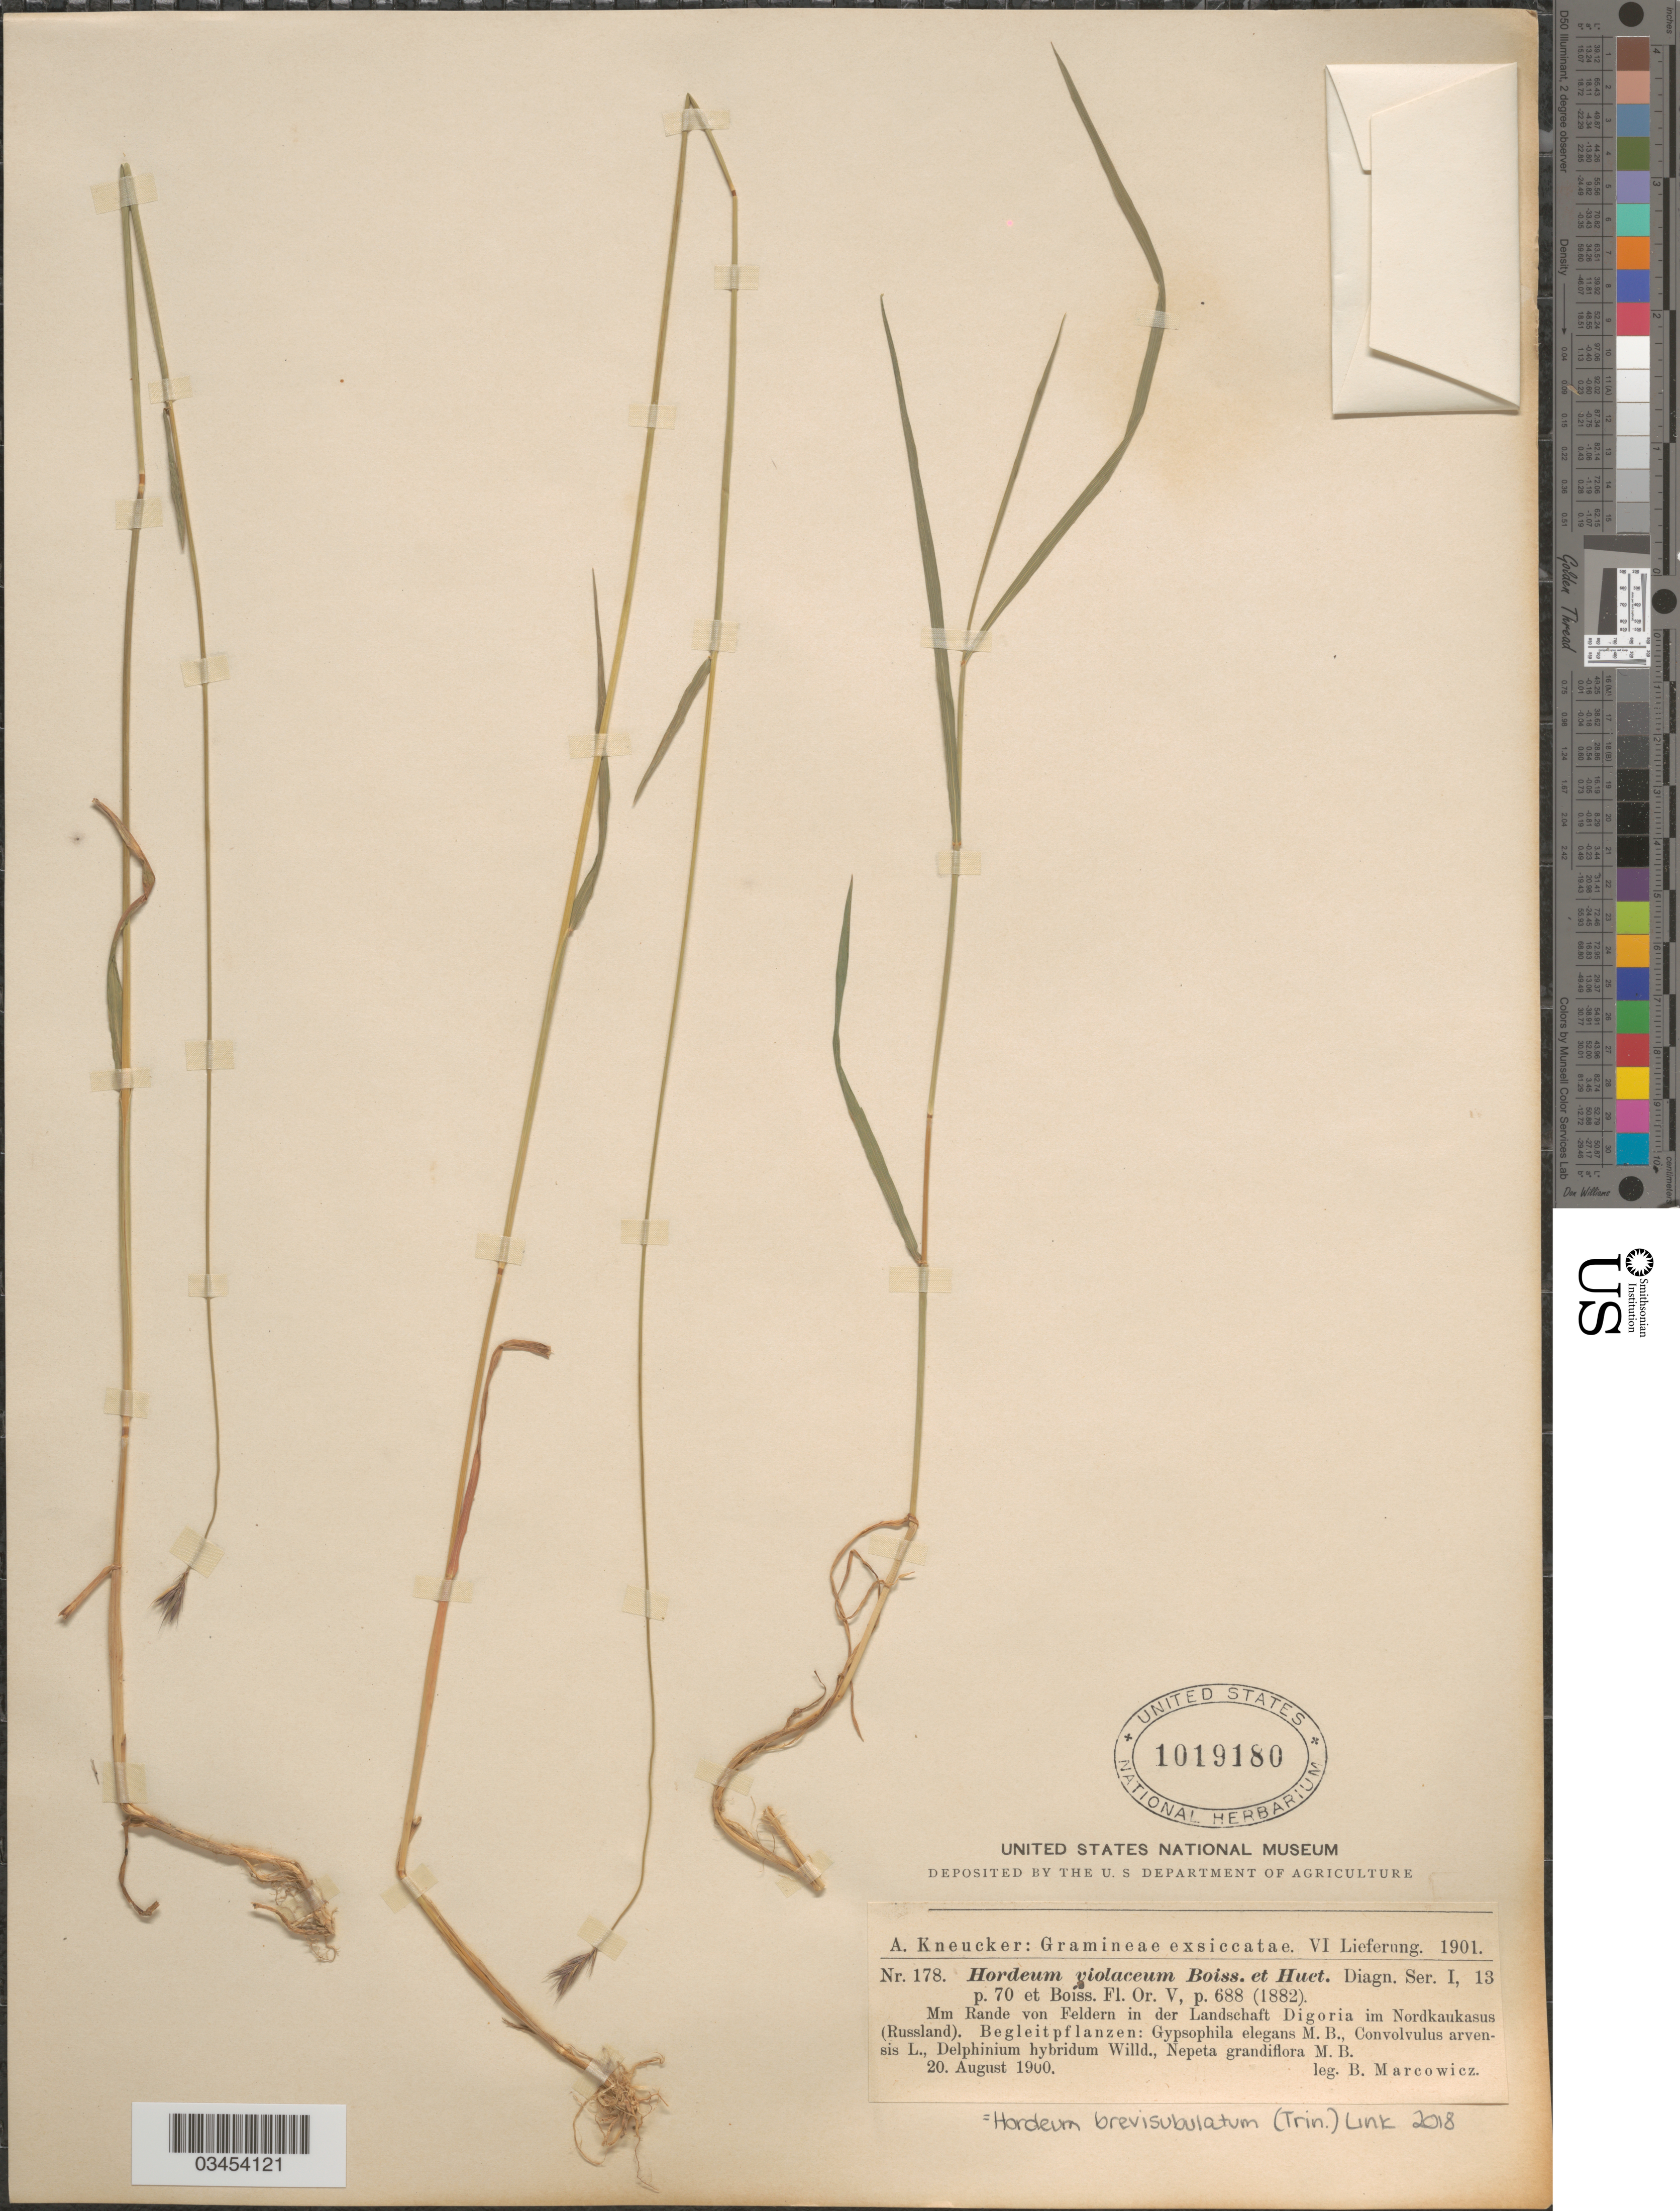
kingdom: Plantae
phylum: Tracheophyta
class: Liliopsida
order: Poales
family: Poaceae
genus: Hordeum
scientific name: Hordeum brevisubulatum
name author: (Trin.) Link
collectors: B. Marcowicz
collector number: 178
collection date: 1900-08-20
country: Russian Federation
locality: Mm Rande von Feldern in der Landschaft Digoria im Nordkaukasus (Russland).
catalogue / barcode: US 1019180